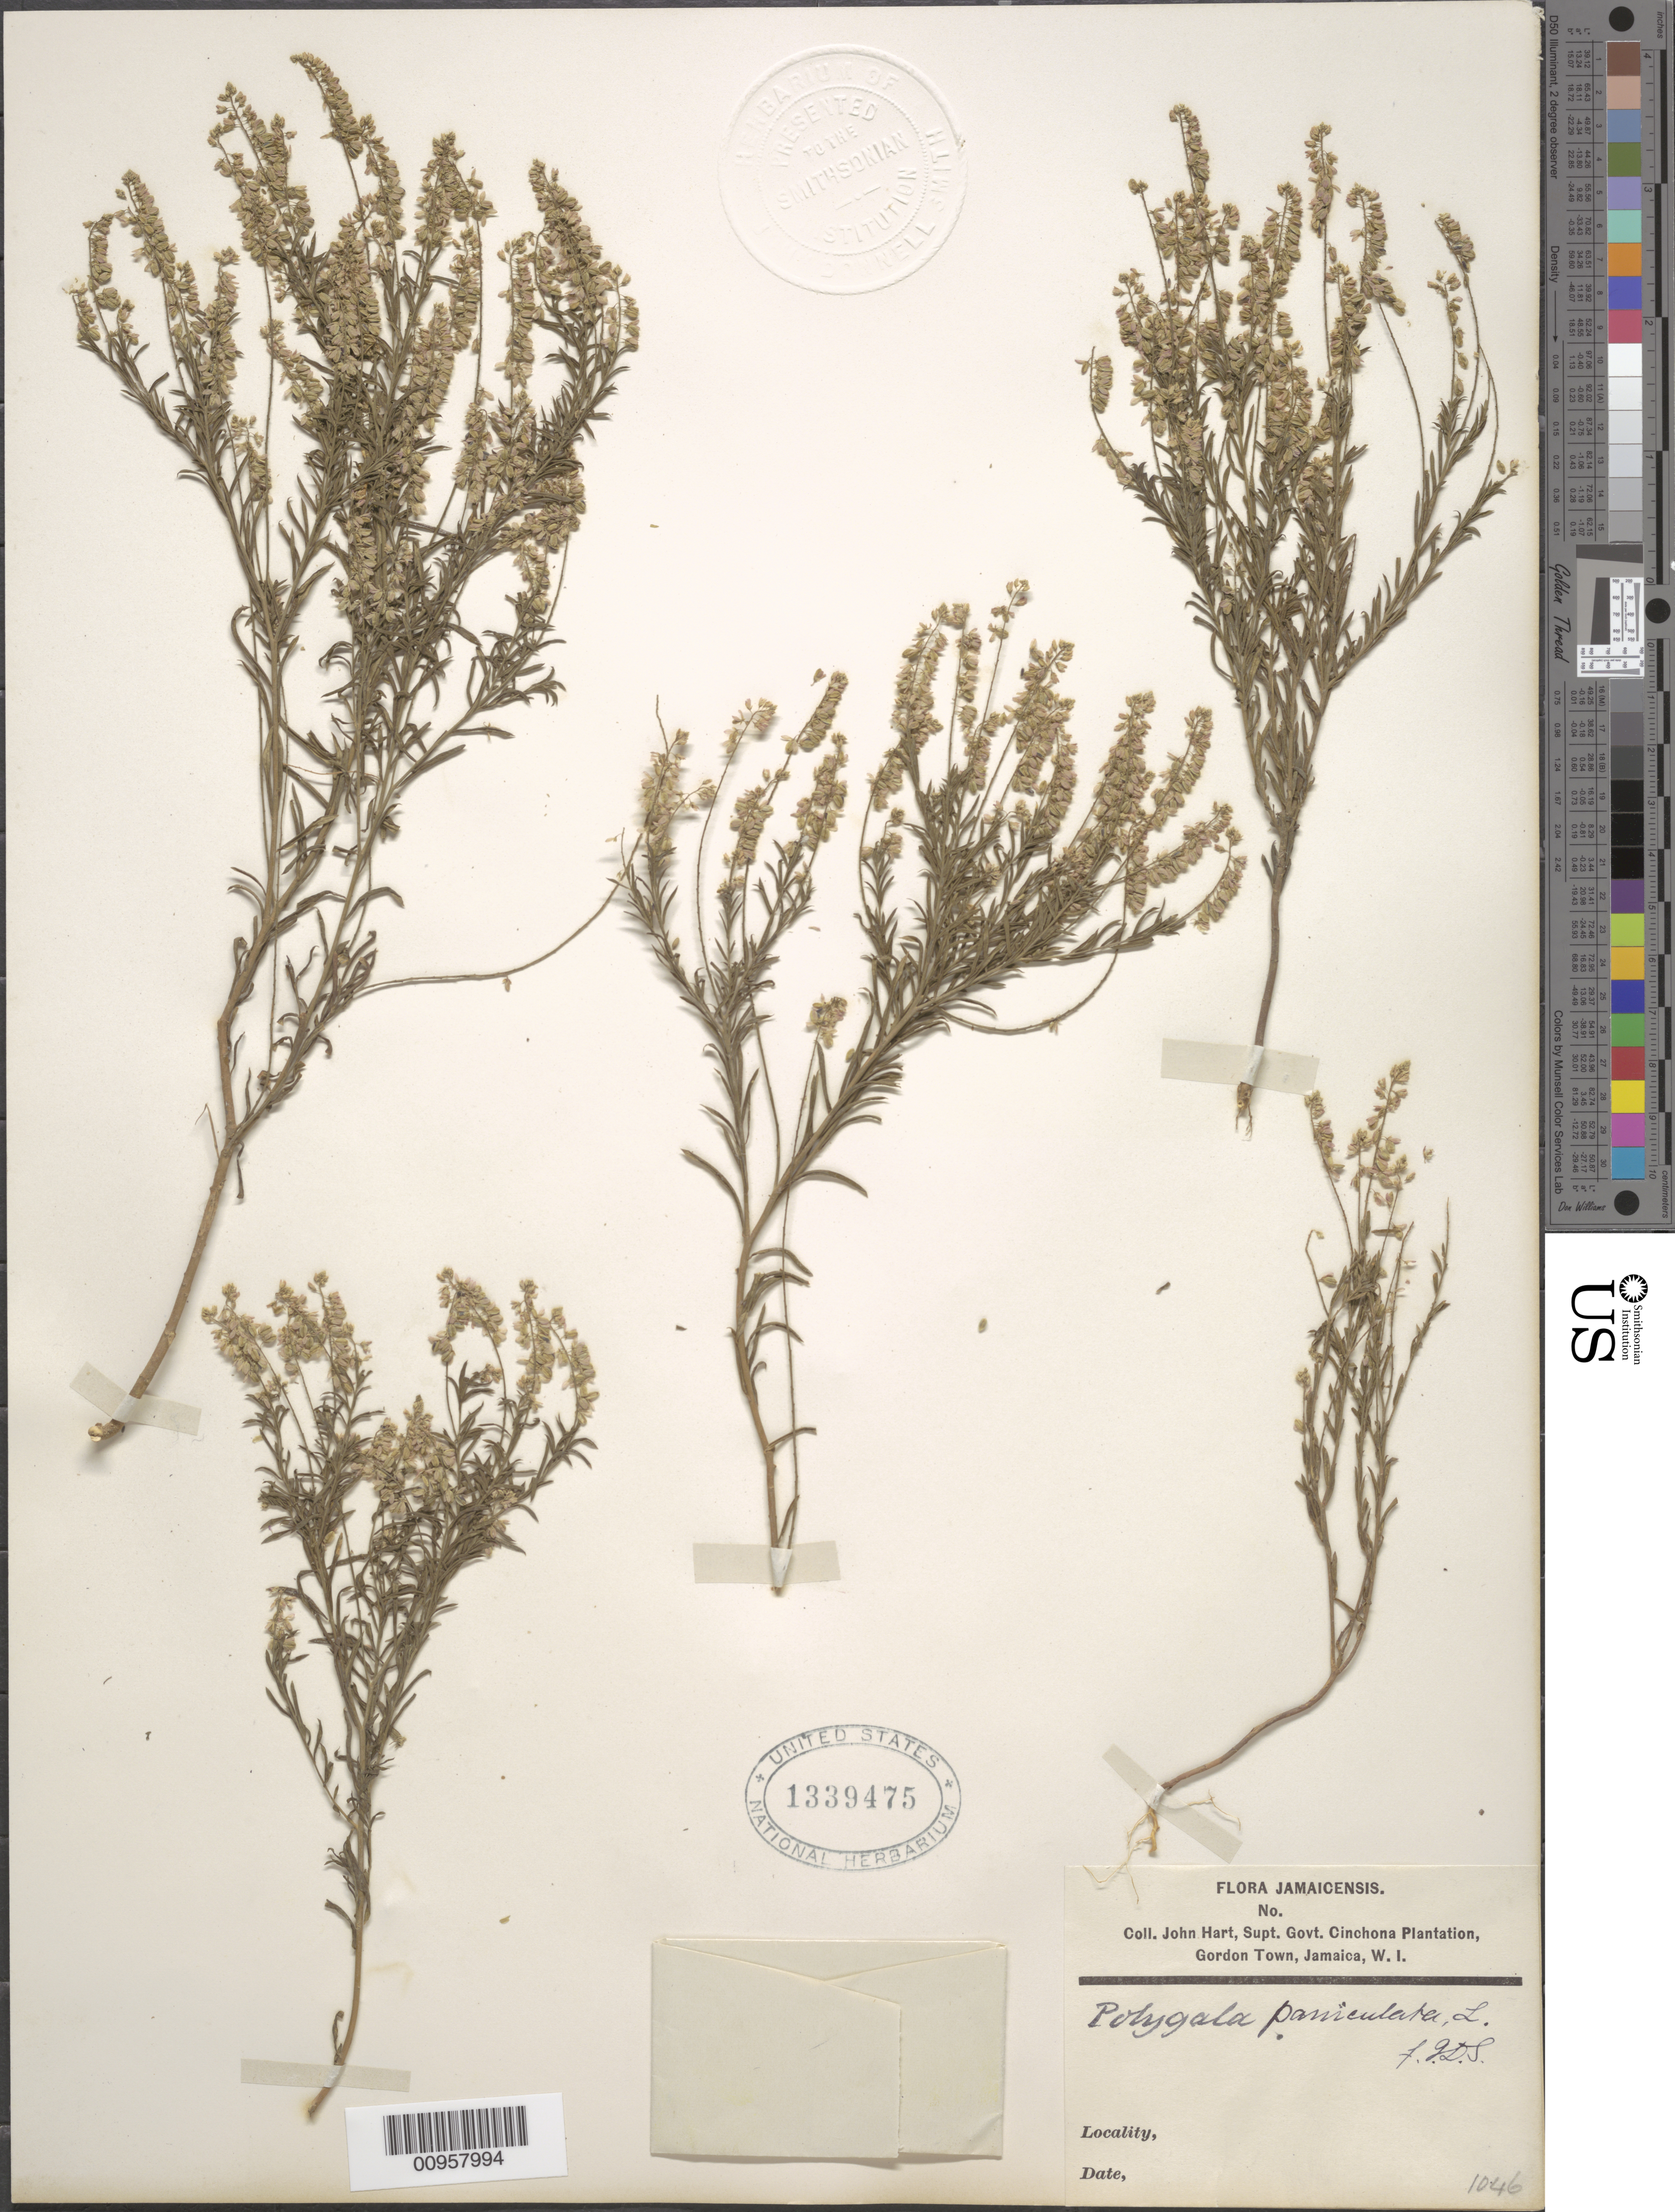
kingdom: Plantae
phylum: Tracheophyta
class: Magnoliopsida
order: Fabales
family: Polygalaceae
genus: Polygala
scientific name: Polygala paniculata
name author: L.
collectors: J. Hart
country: Jamaica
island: Jamaica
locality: Gordon Town, Supt. Govt. Cinchona Plantation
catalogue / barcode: US 1339475